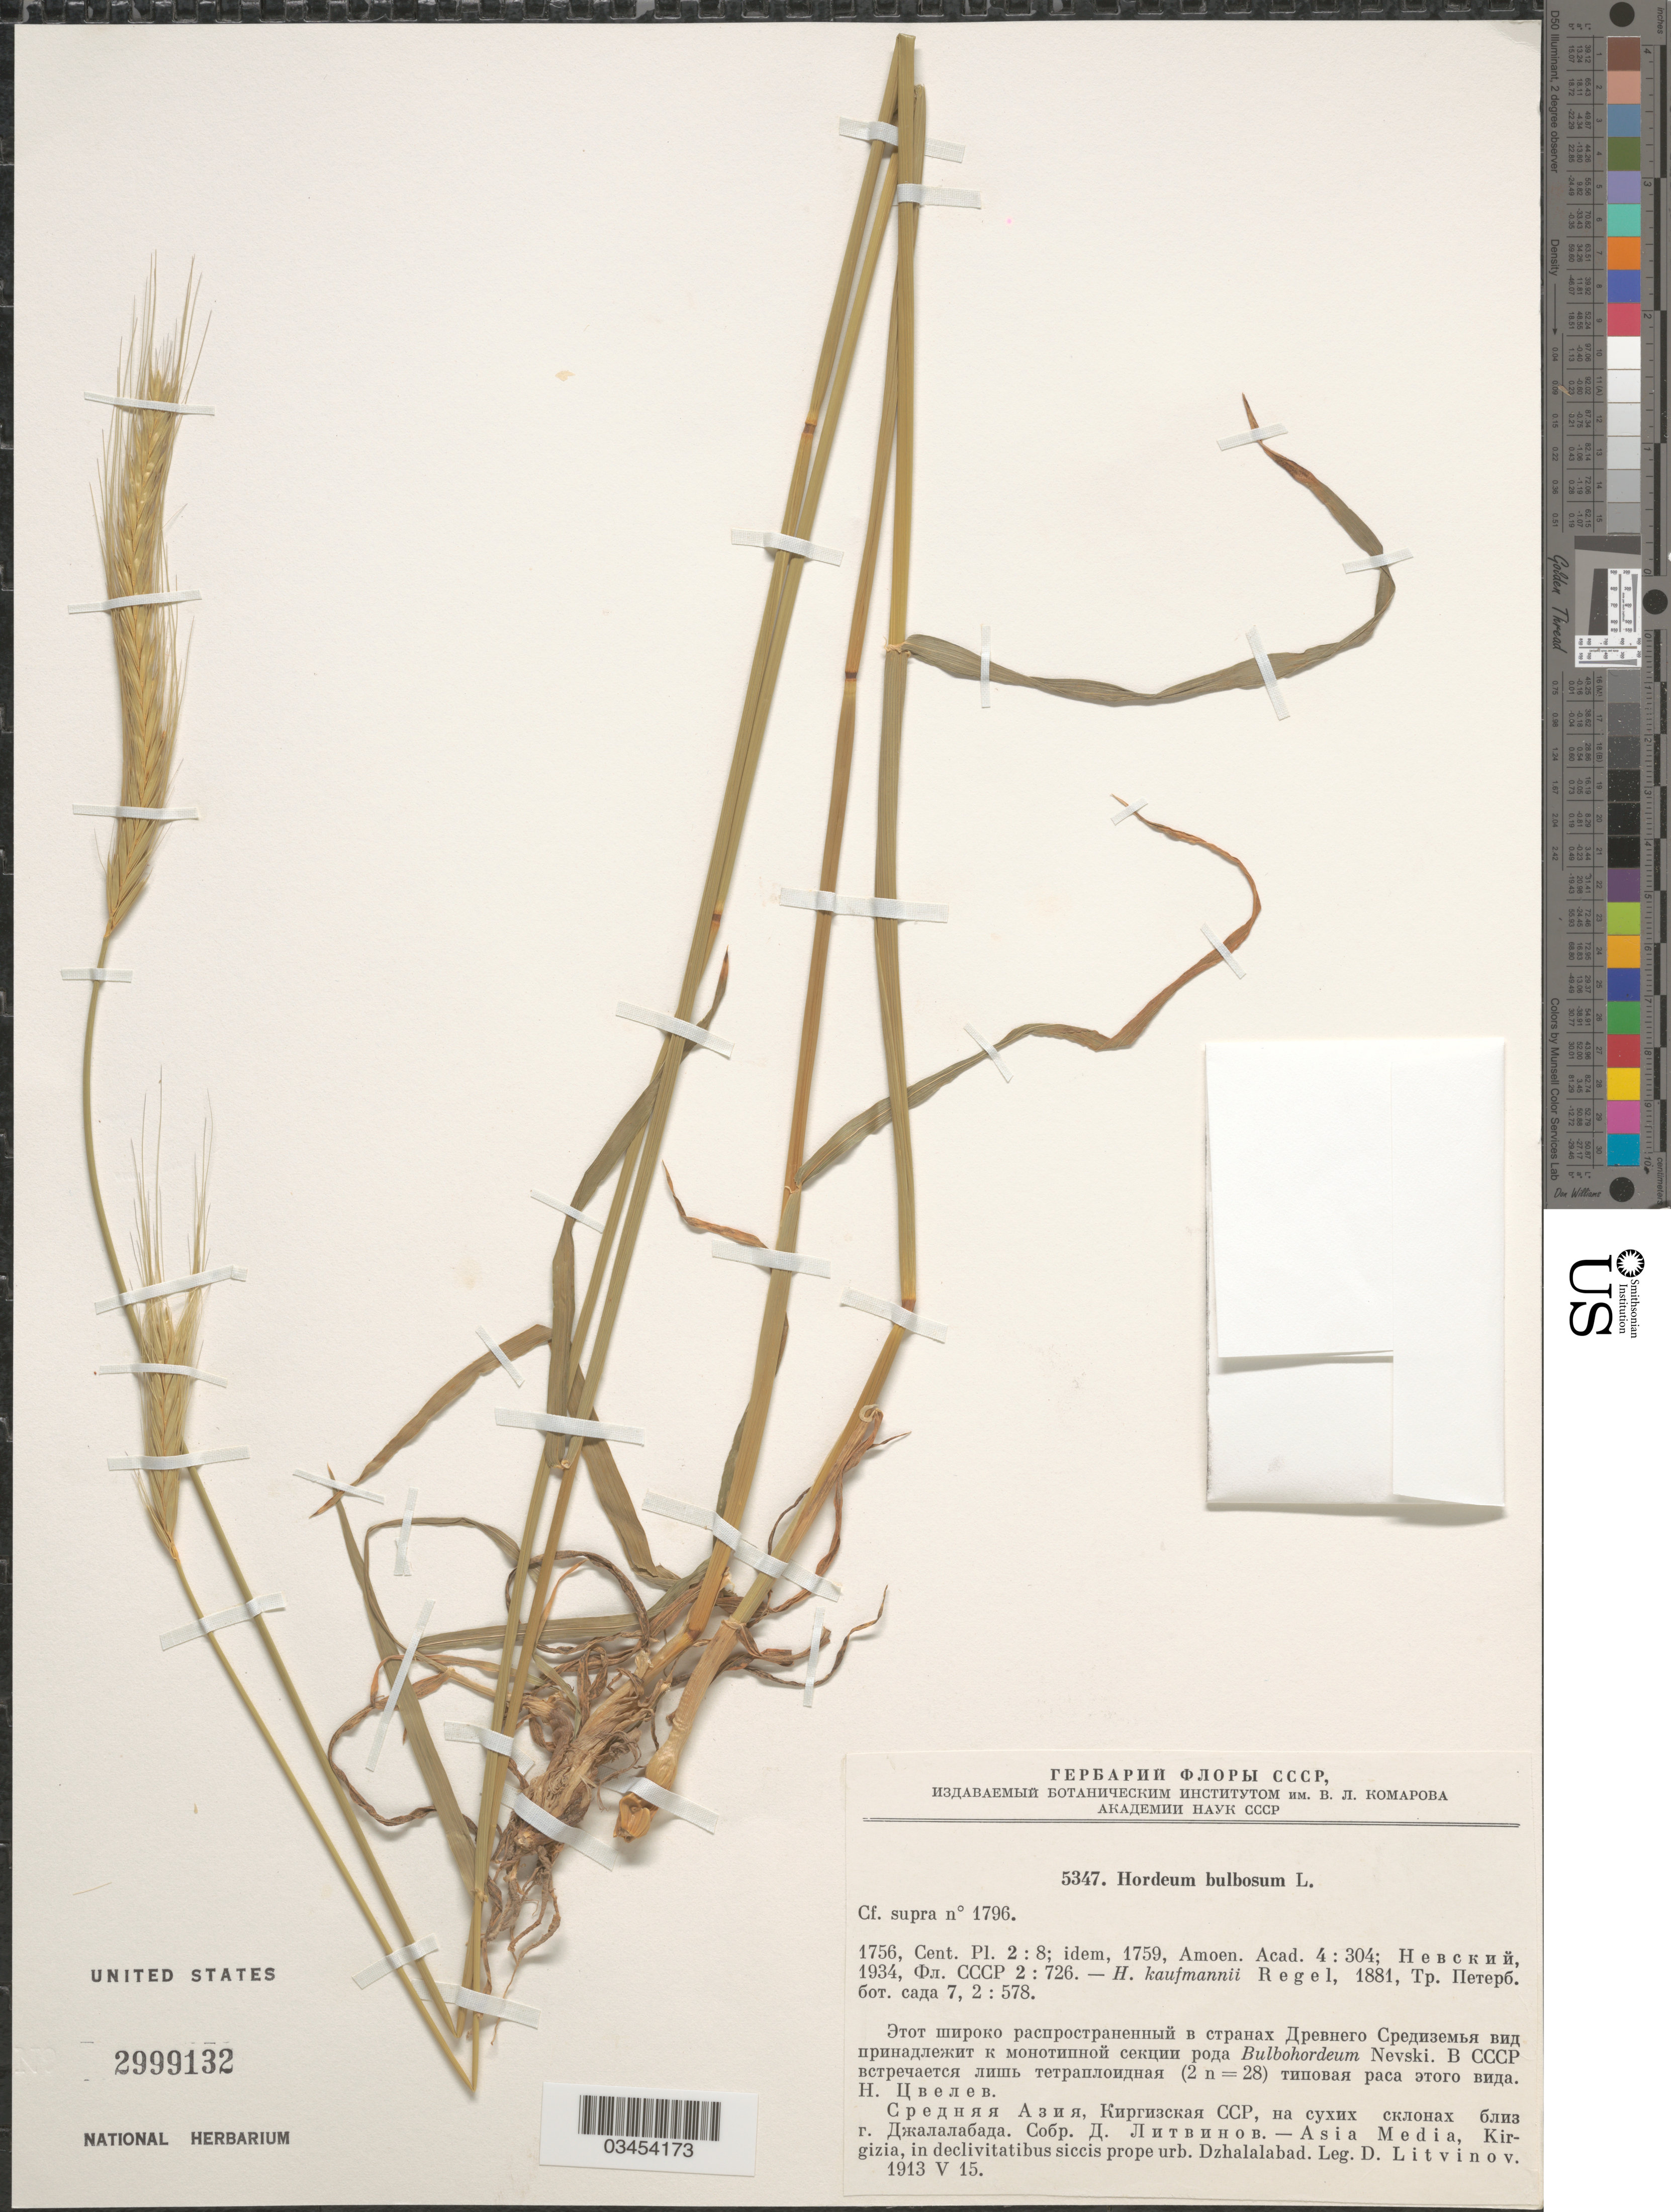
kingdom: Plantae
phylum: Tracheophyta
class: Liliopsida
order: Poales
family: Poaceae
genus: Hordeum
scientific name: Hordeum bulbosum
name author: L.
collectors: D. Litvinov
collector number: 5347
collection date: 1913-05-15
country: Kyrgyzstan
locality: Asia Media, Kirgizia, in declivitatibus siccis prope urb. Dzhalalabad.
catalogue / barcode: US 2999132